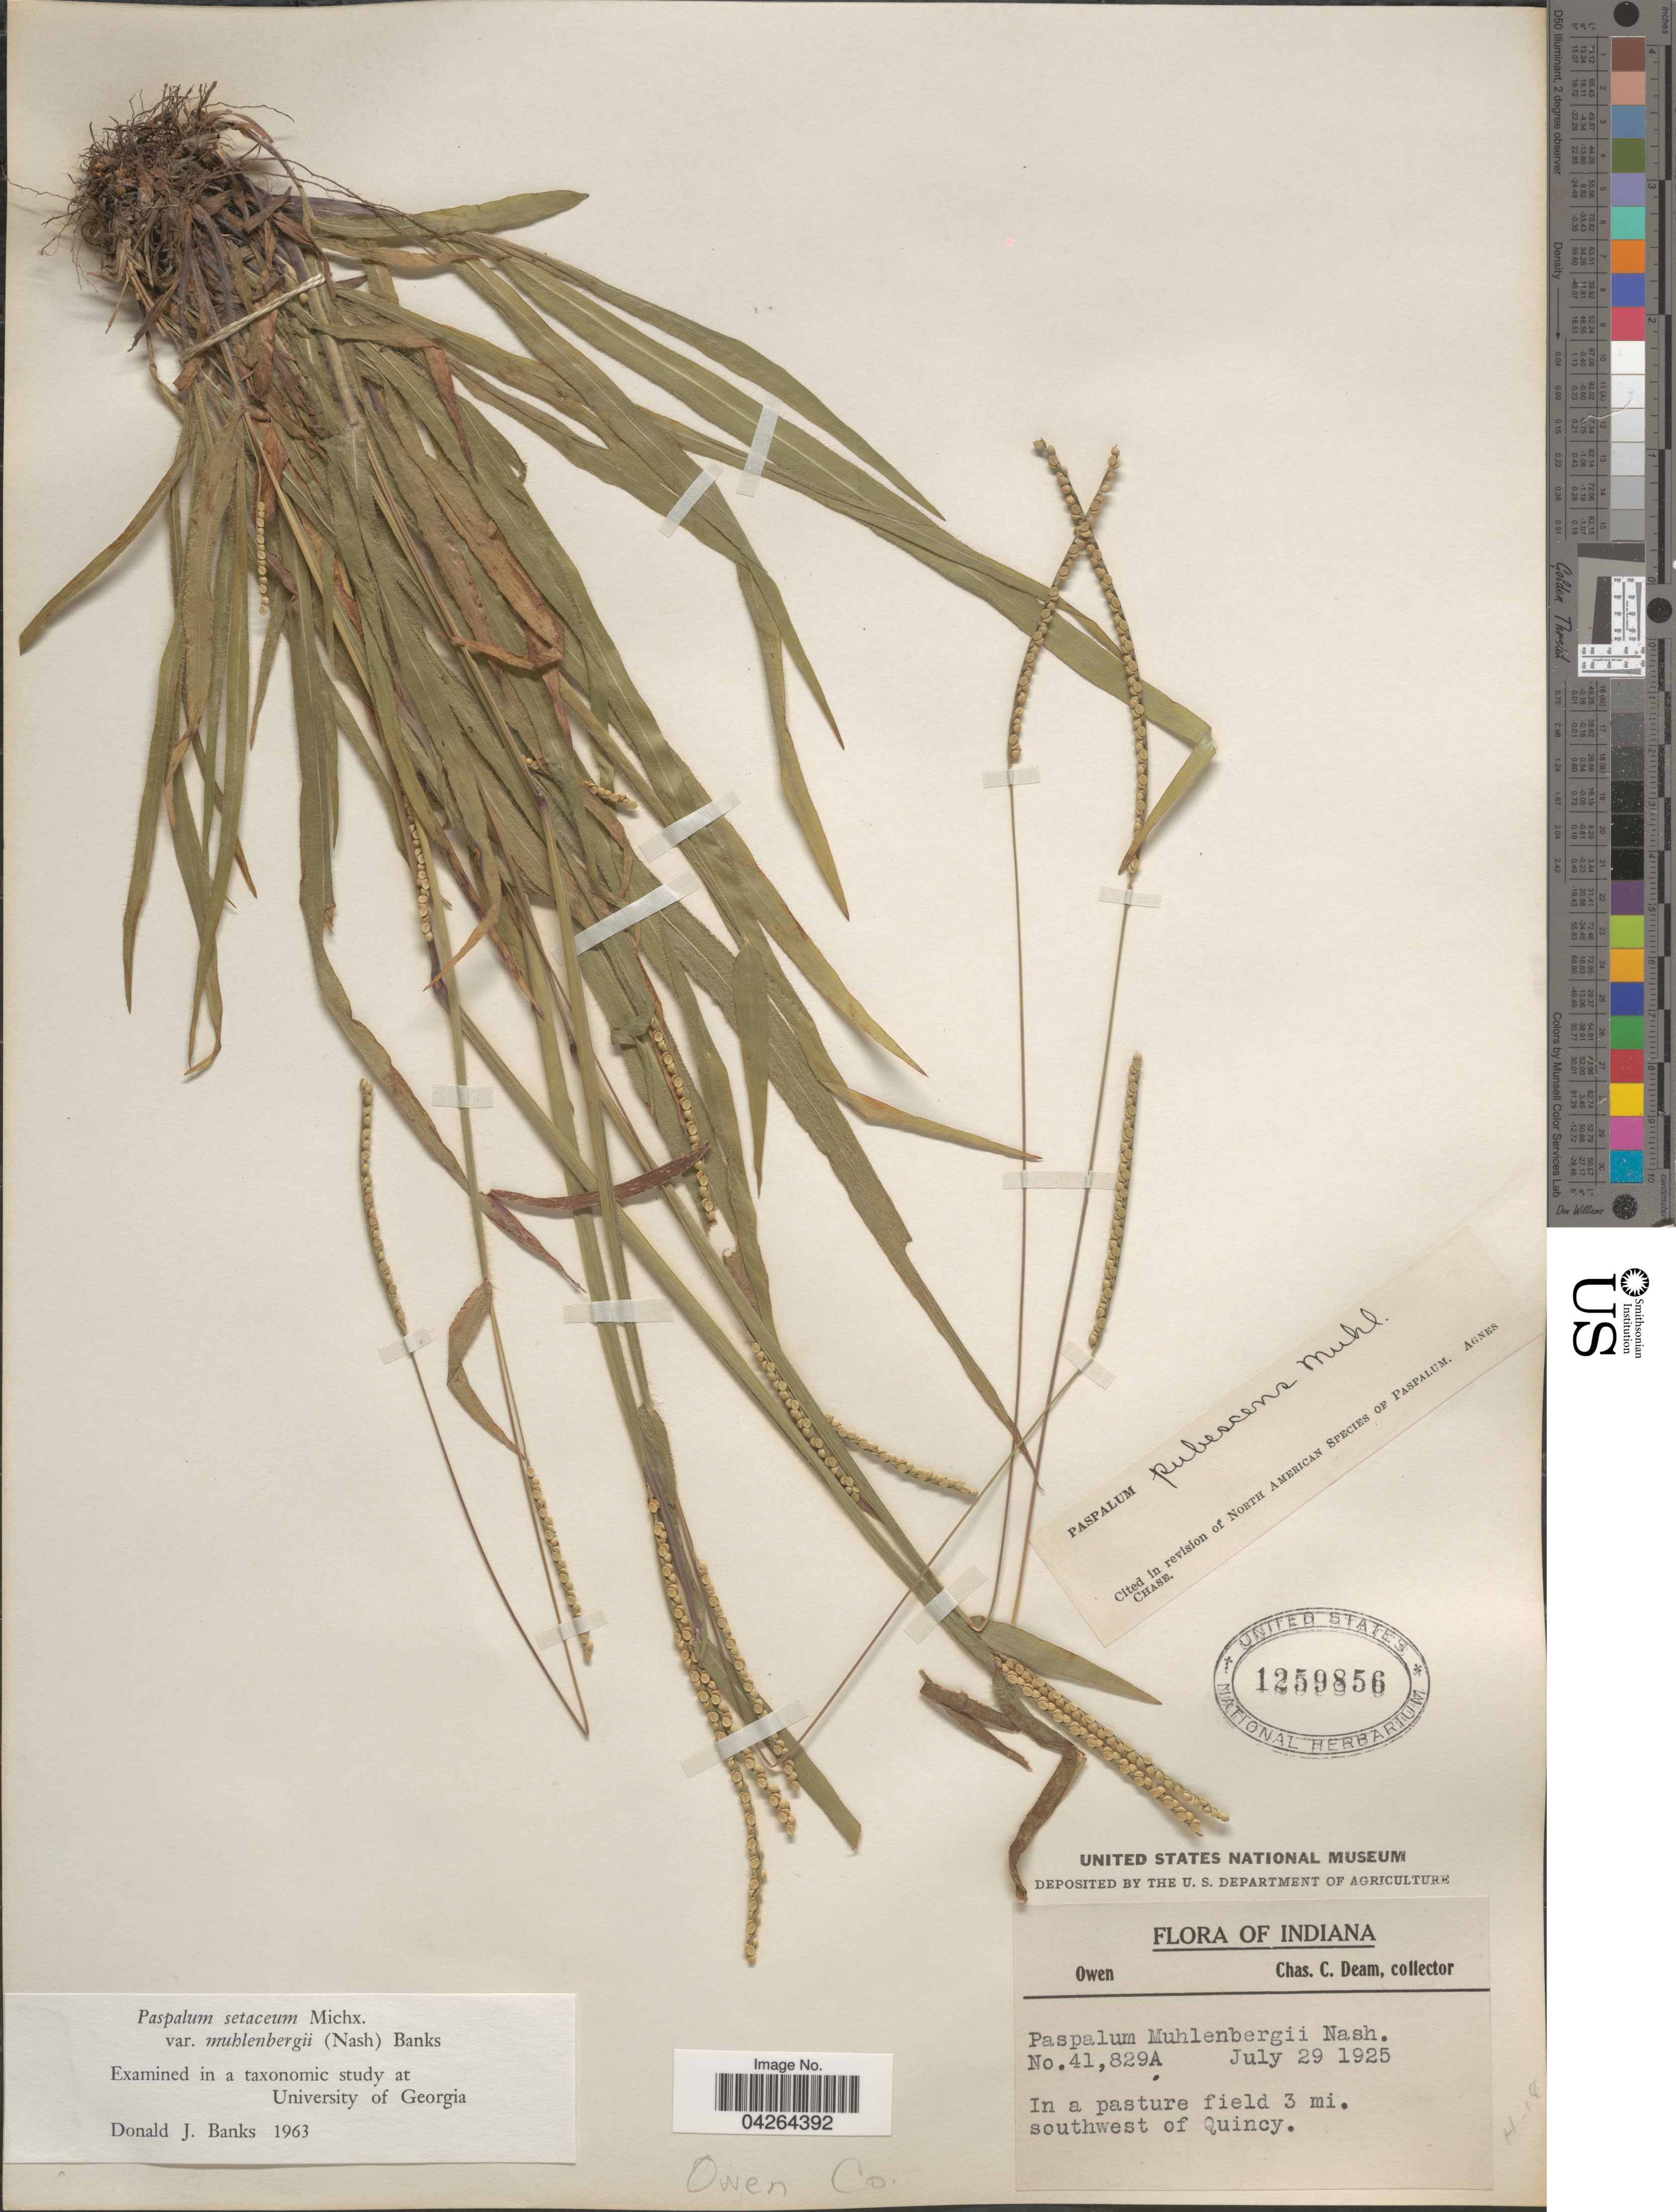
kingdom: Plantae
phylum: Tracheophyta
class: Liliopsida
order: Poales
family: Poaceae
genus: Paspalum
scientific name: Paspalum setaceum var. muhlenbergii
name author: (Nash) D.J. Banks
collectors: C. C. Deam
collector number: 41829A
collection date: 1925-07-29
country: United States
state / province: Indiana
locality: Owen. In a pasture field 3 mi. southwest of Quincy. Owen Co.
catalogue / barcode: US 1259856